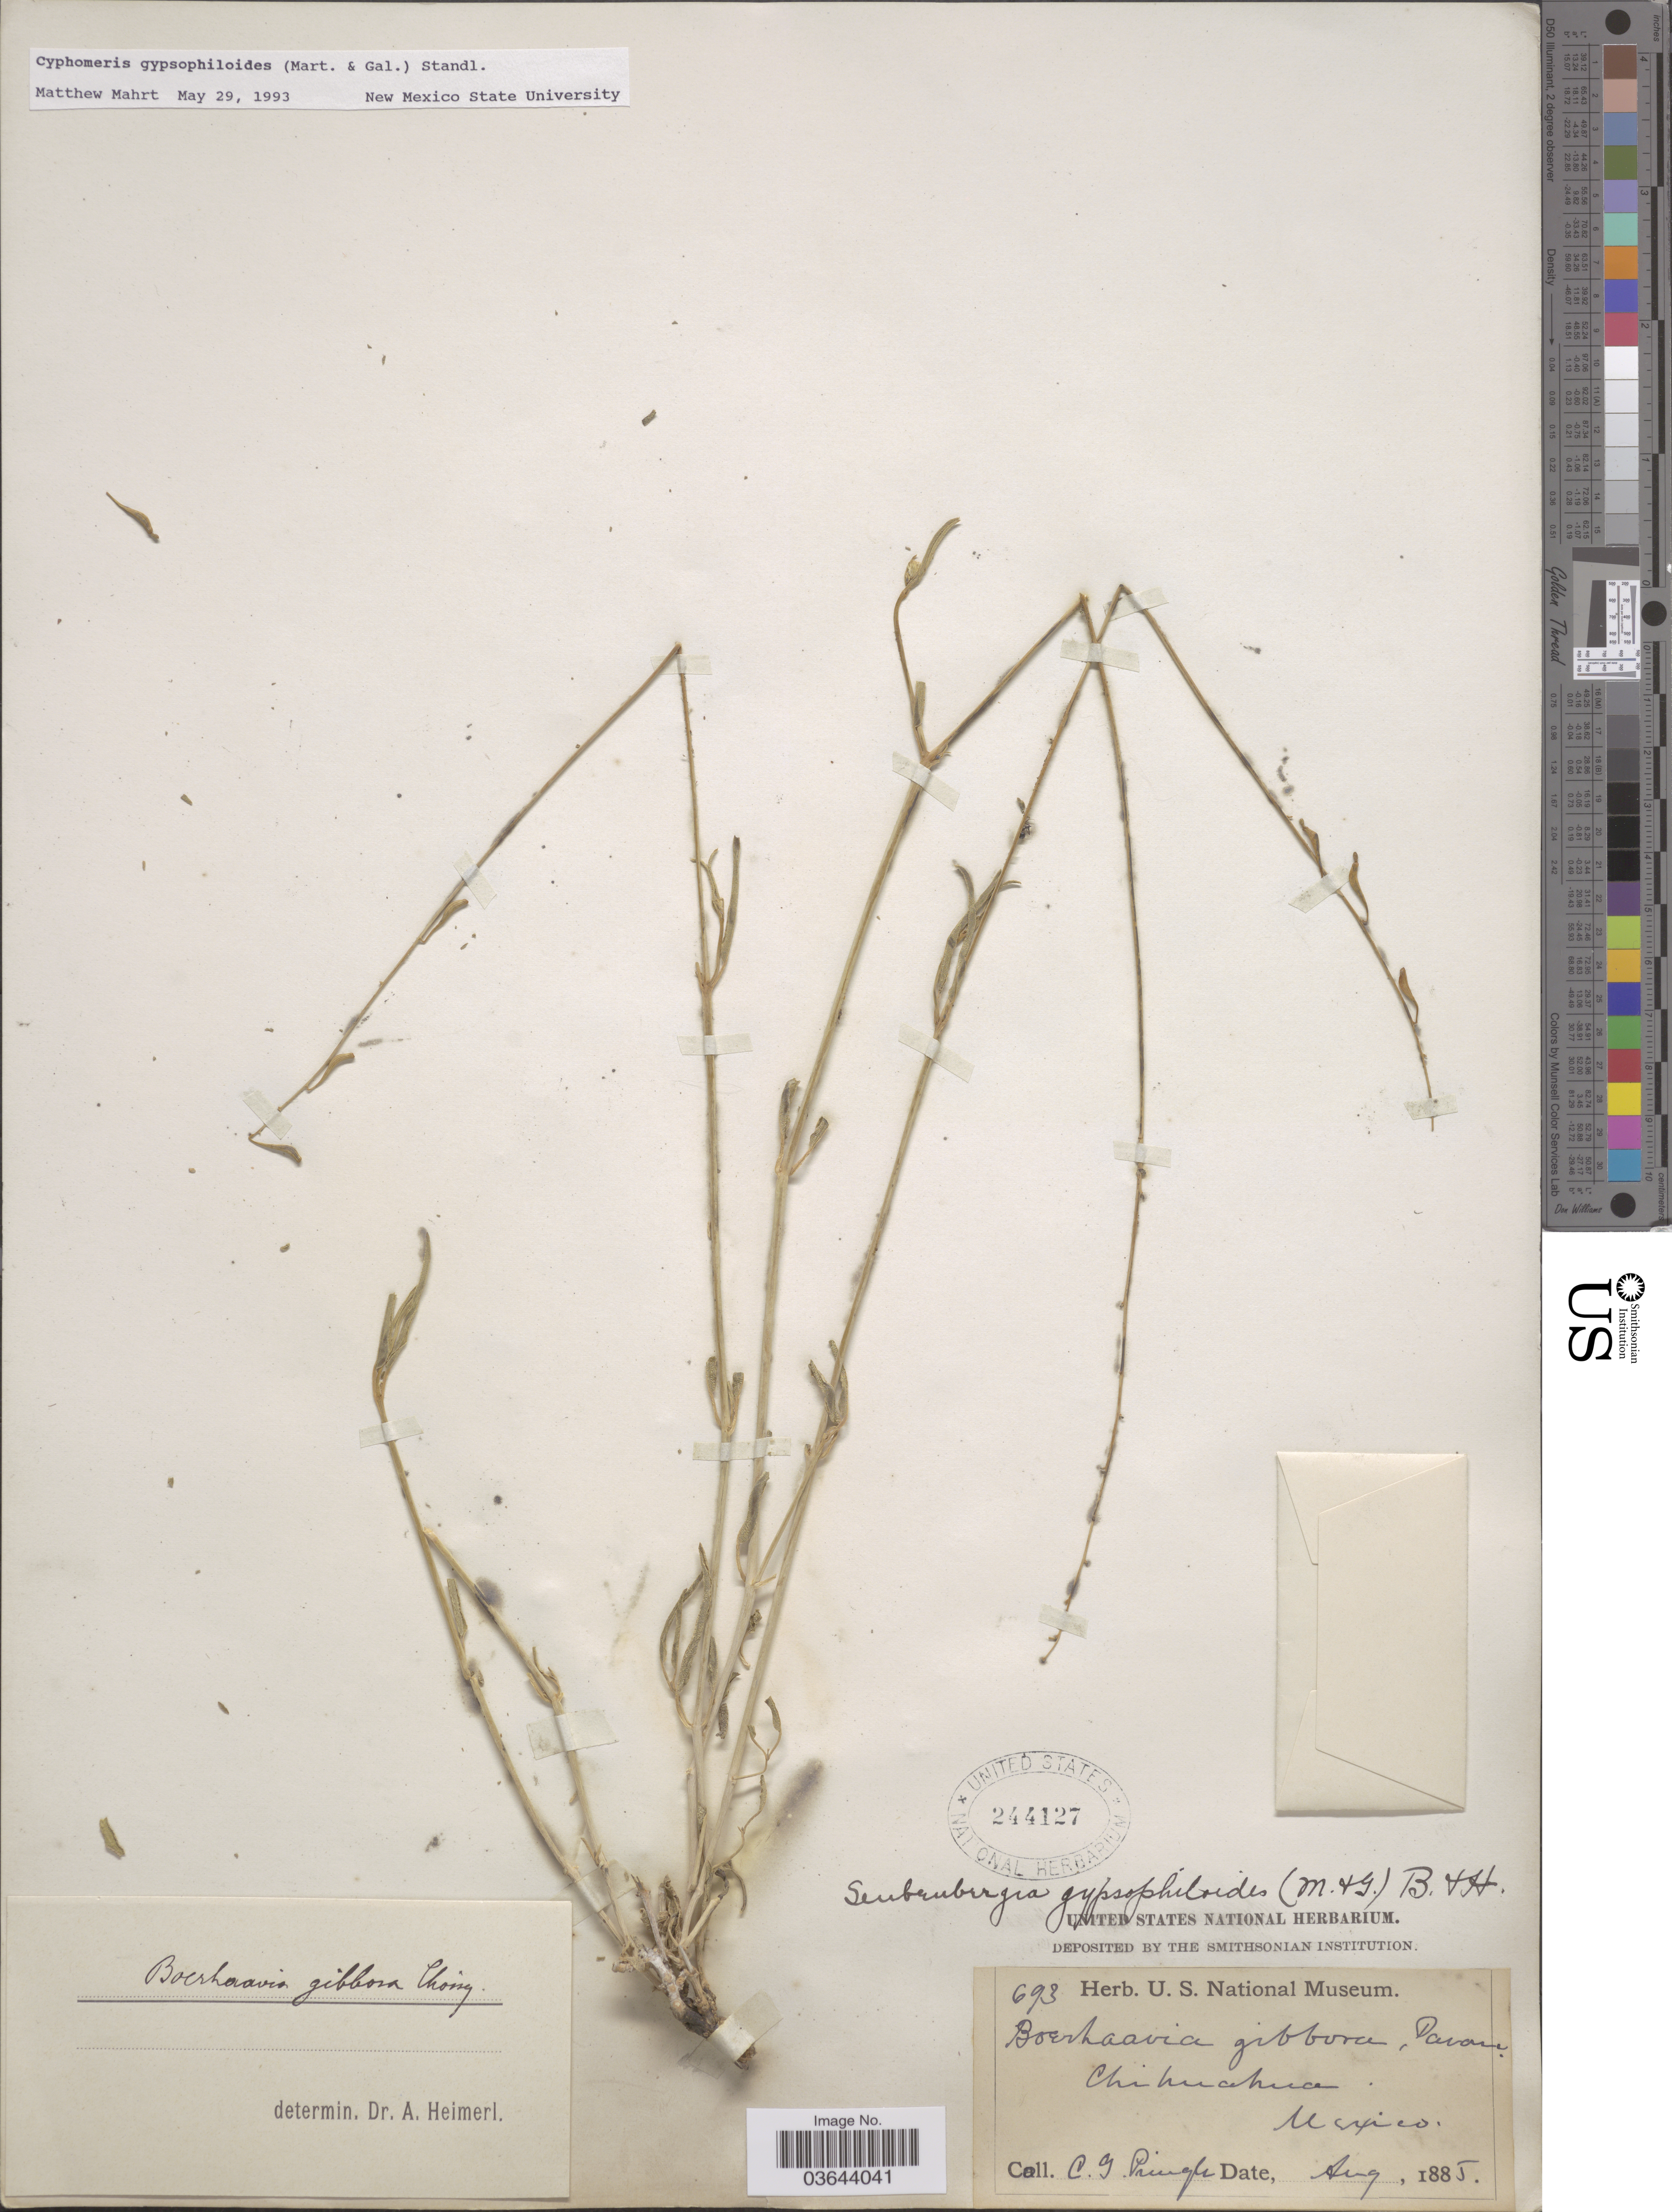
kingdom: Plantae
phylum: Tracheophyta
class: Magnoliopsida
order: Caryophyllales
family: Nyctaginaceae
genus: Cyphomeris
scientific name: Cyphomeris gypsophiloides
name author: (M. Martens & Galeotti) Standl.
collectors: C. G. Pringle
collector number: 693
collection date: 1885-08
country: Mexico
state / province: Chihuahua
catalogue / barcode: US 244127